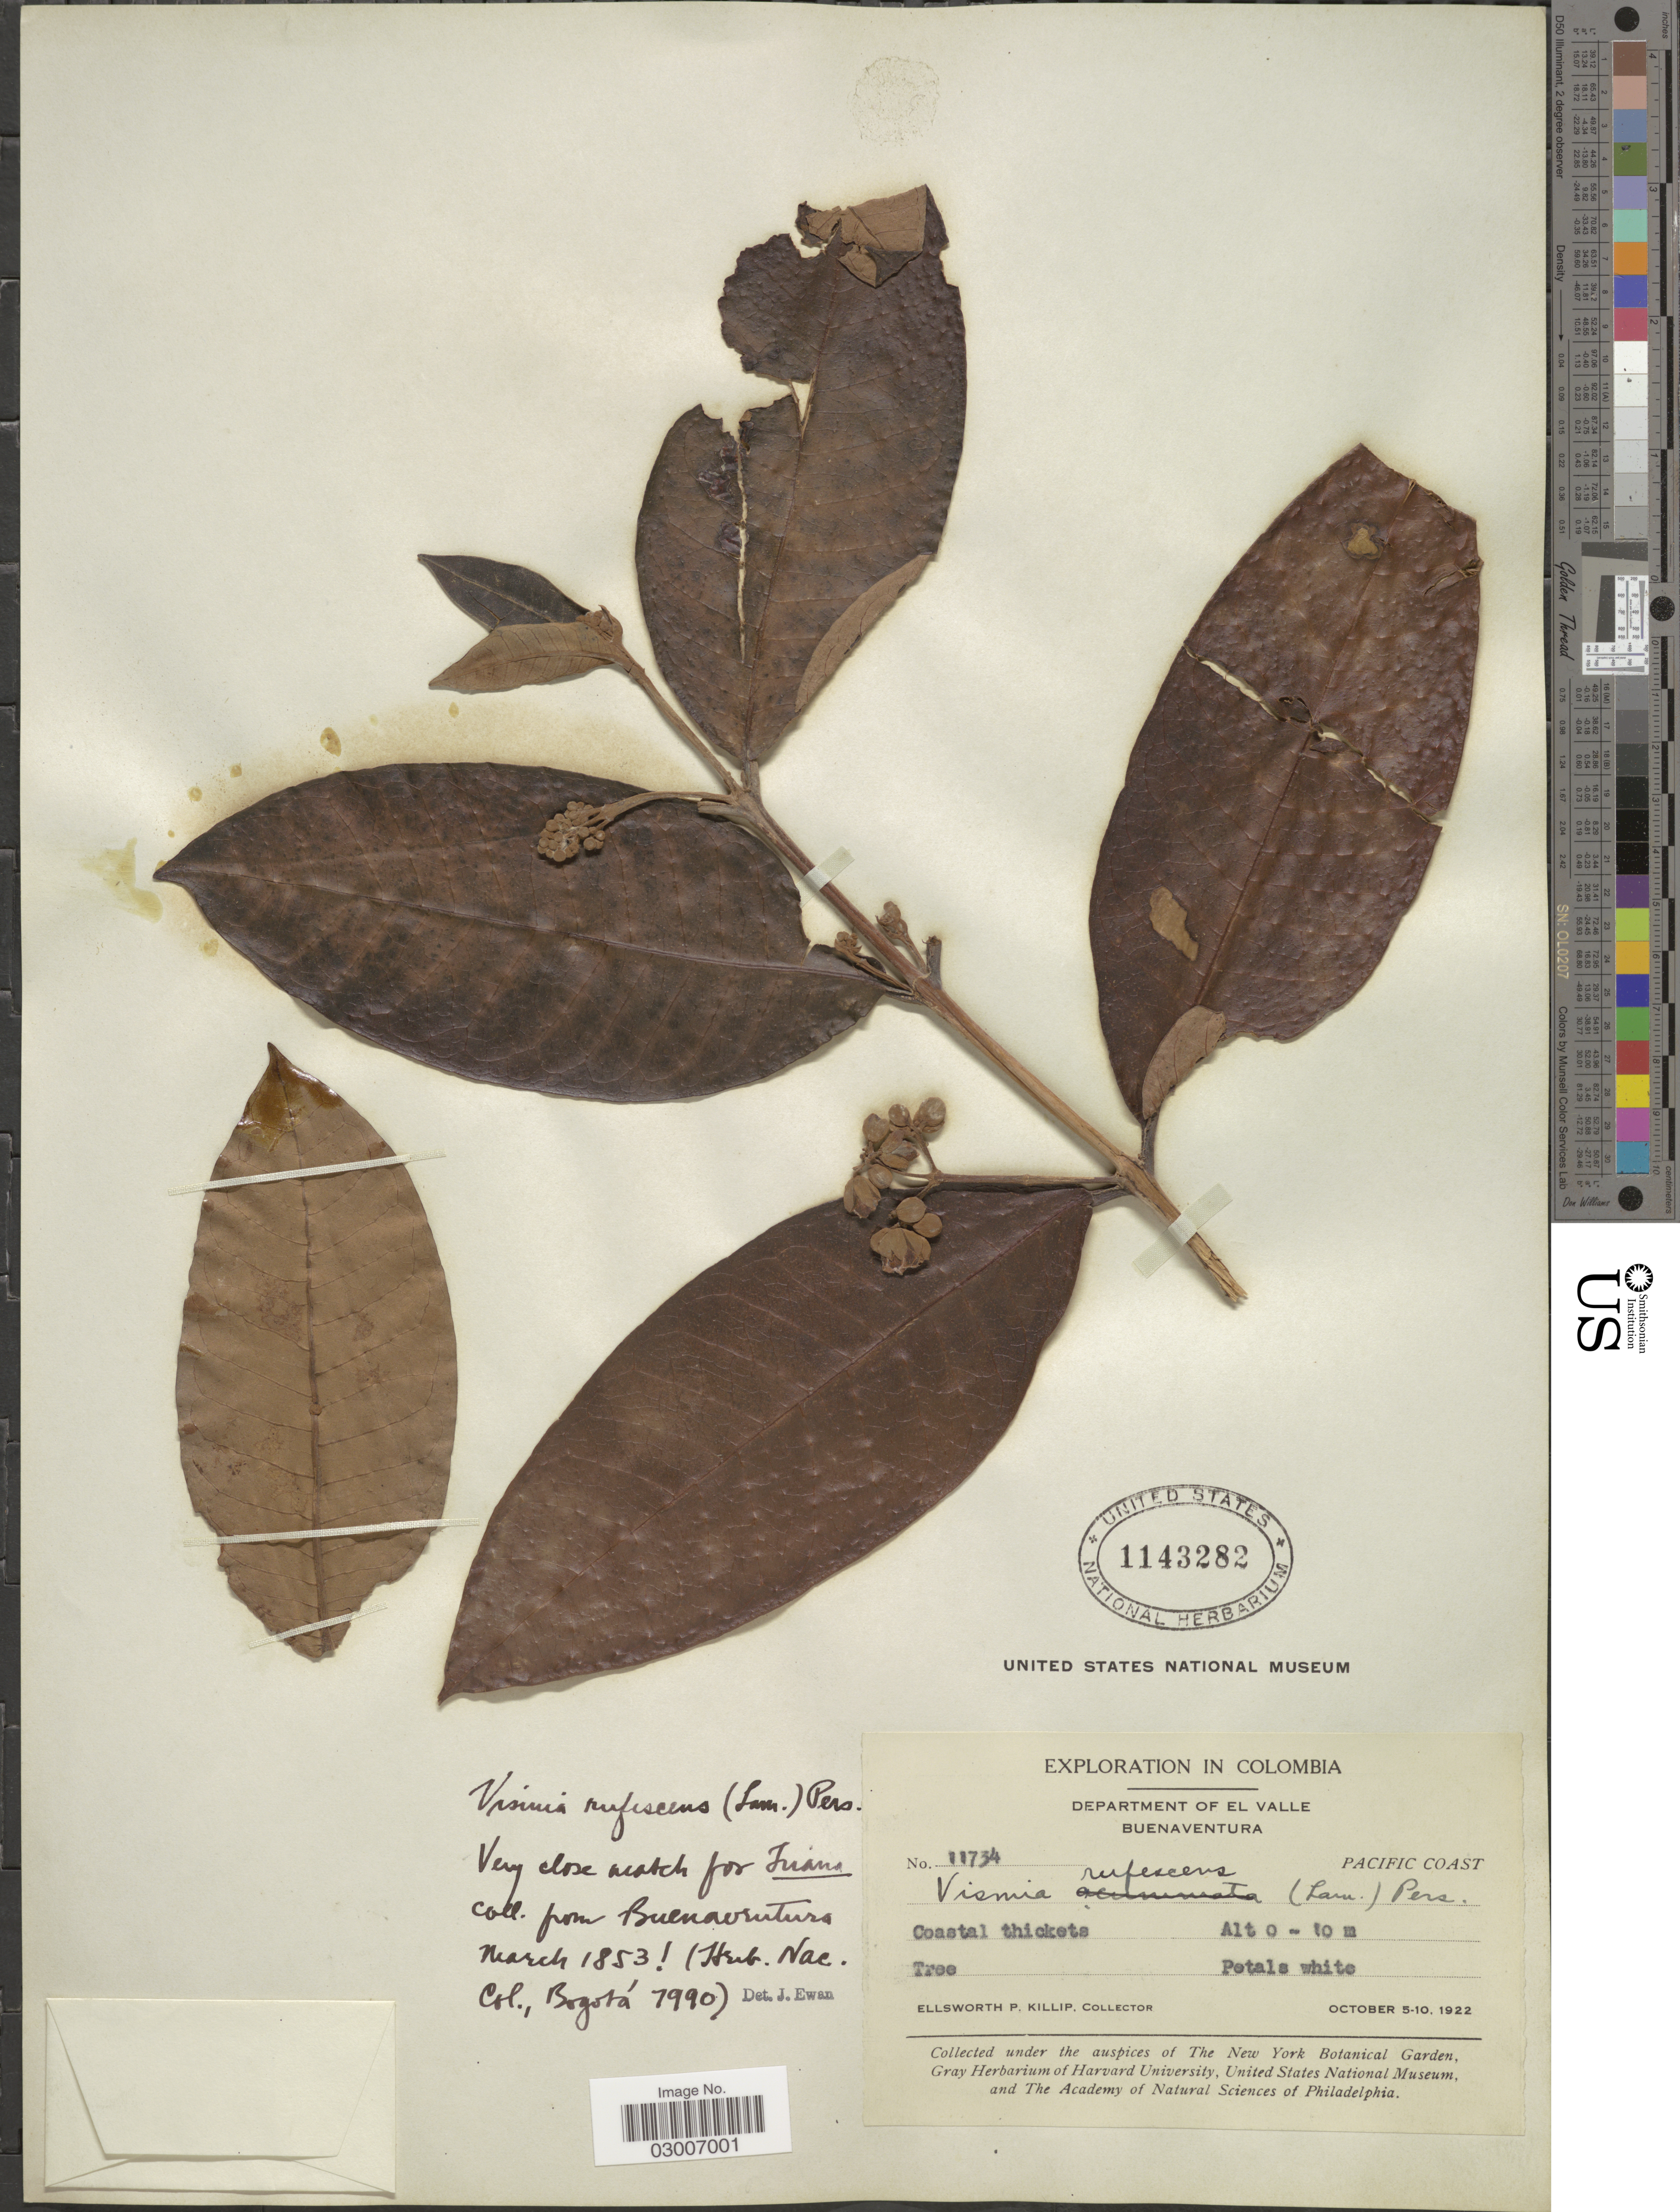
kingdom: Plantae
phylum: Tracheophyta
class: Magnoliopsida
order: Malpighiales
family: Hypericaceae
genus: Vismia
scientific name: Vismia rufescens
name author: (Lam.) Pers.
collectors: E. P. Killip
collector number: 11734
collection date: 1922-10-05/1922-10-10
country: Colombia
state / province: Valle del Cauca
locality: Department of El Valle. Buenaventura. Pacific Coast. Coastal thickets.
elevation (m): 0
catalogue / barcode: US 1143282